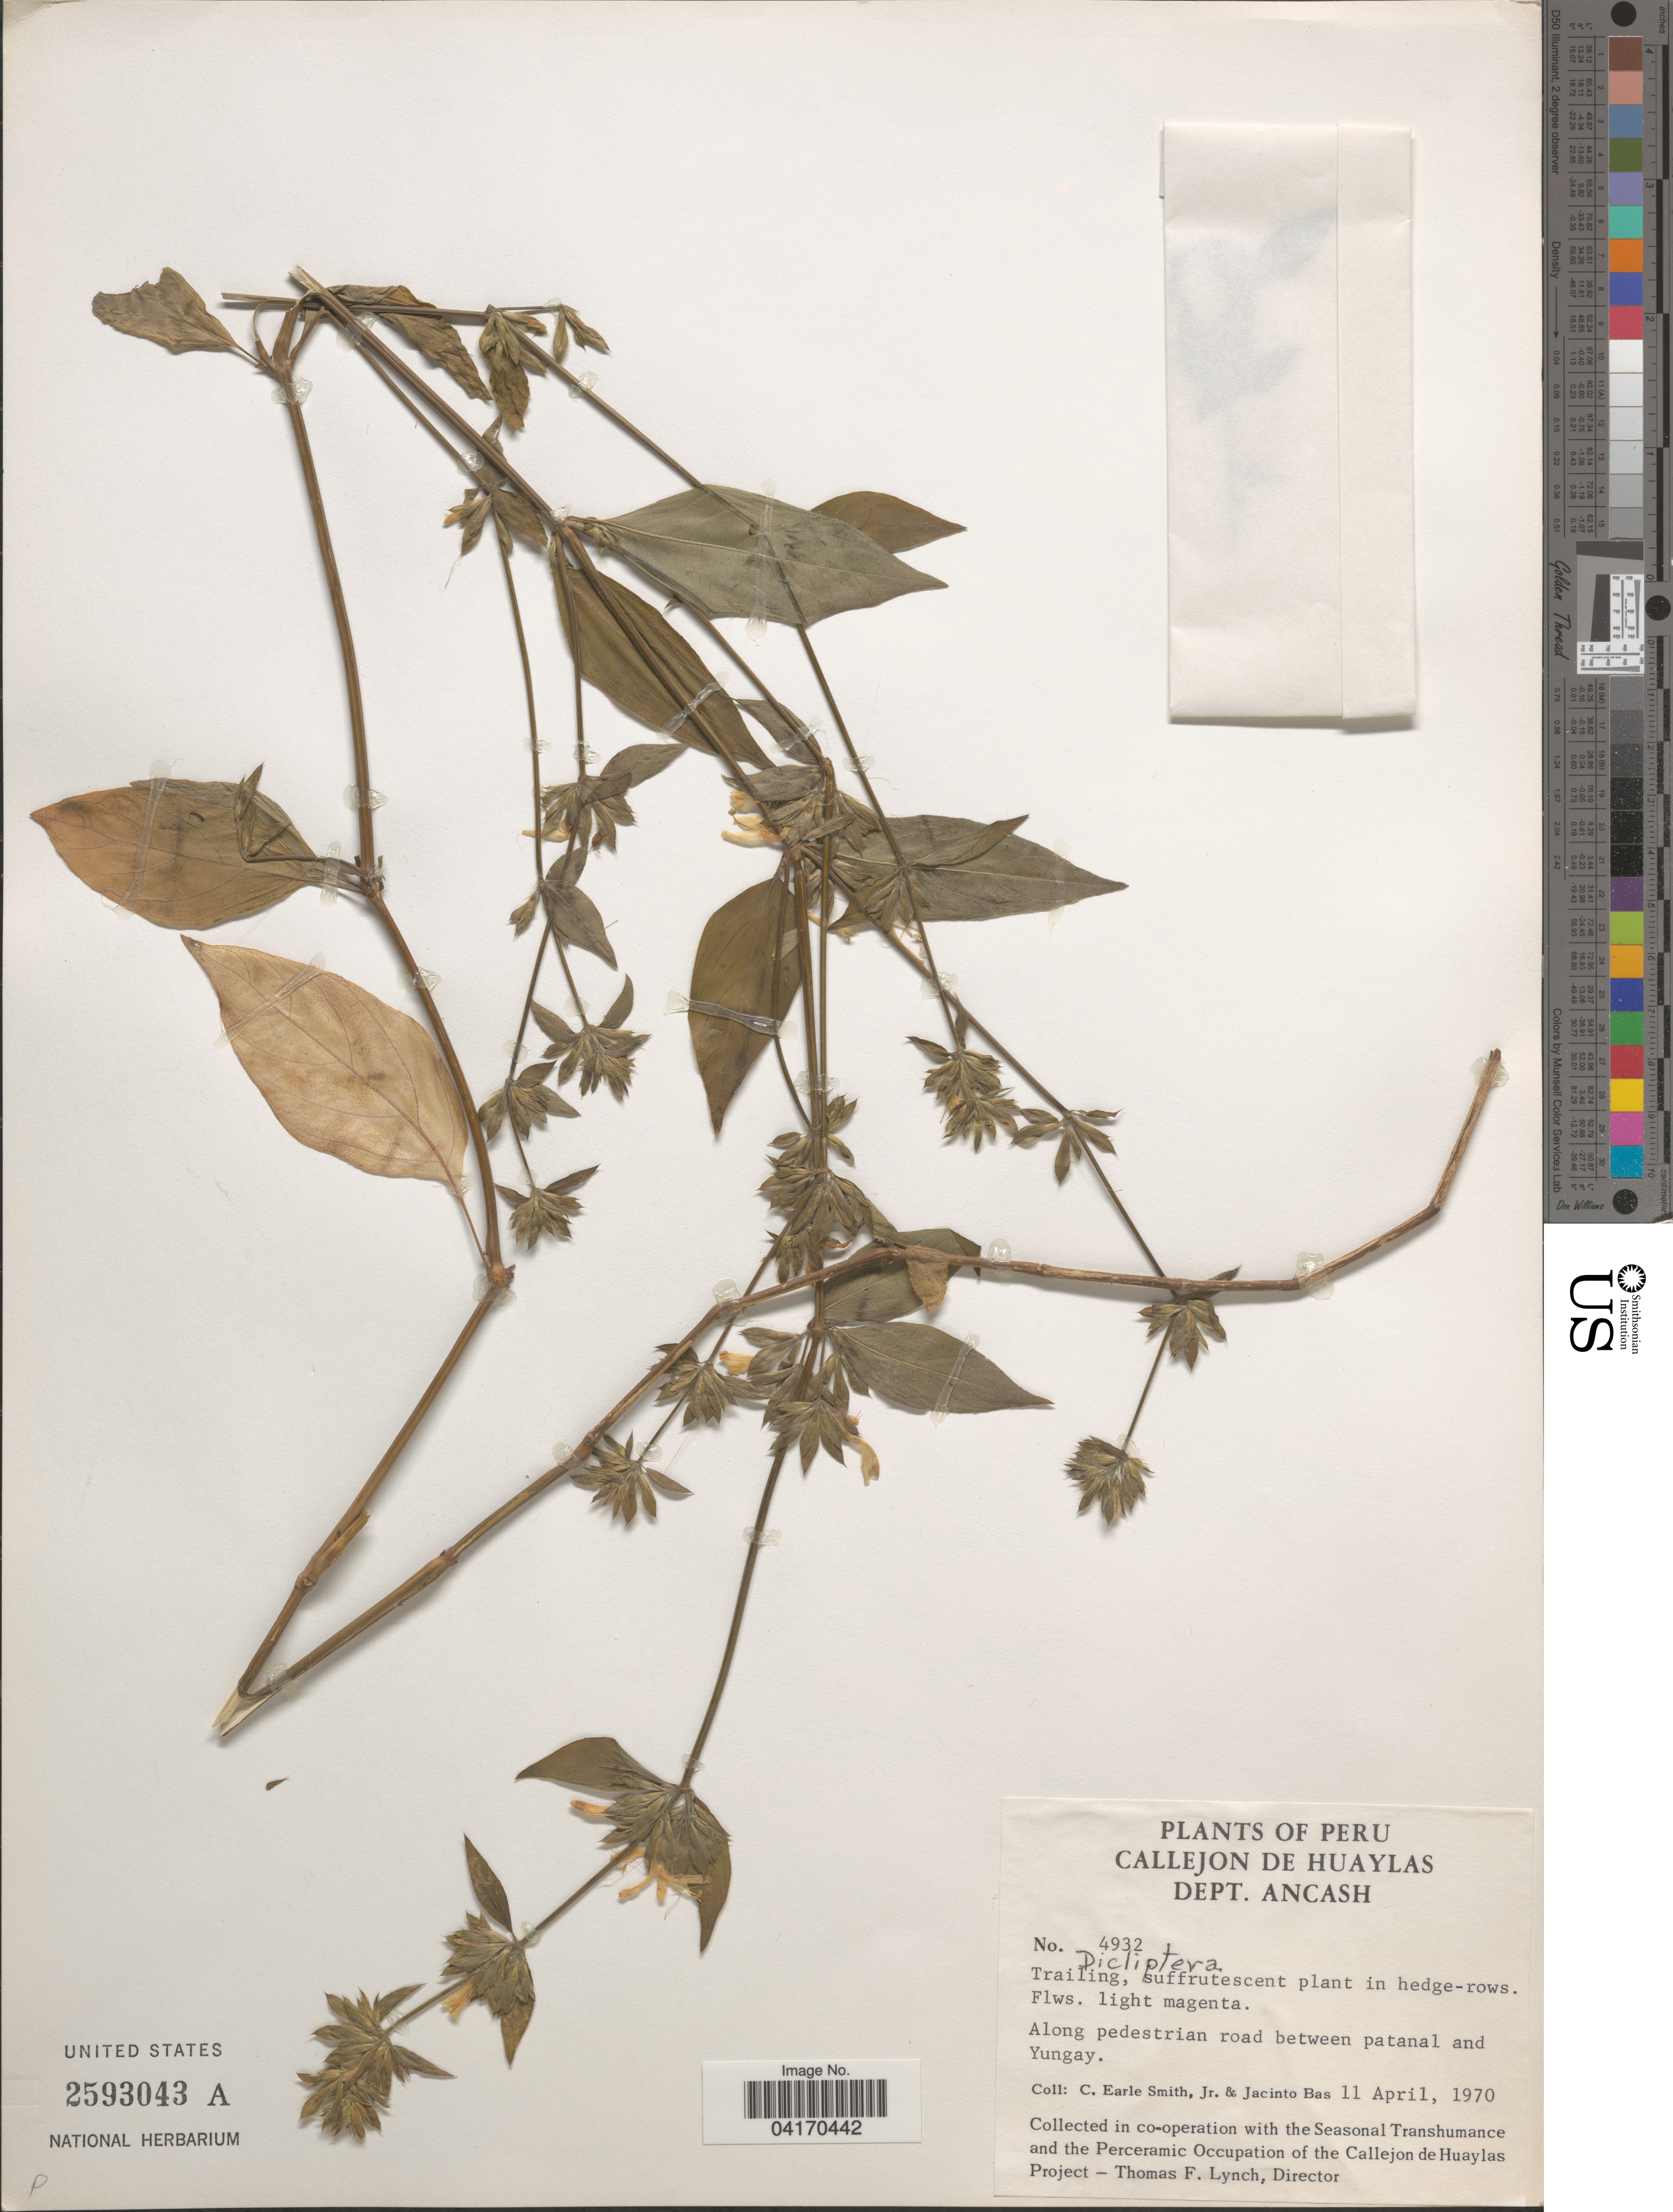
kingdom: Plantae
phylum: Tracheophyta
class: Magnoliopsida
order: Lamiales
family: Acanthaceae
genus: Dicliptera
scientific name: Dicliptera sp.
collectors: C. E. Smith Jr. & J. Bas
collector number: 4932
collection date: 1970-04-11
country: Peru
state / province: Ancash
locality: Callejon de Huaylas. Dept. Ancash. Along pedestrian road between patanal and Yungay.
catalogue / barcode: US 2593043A